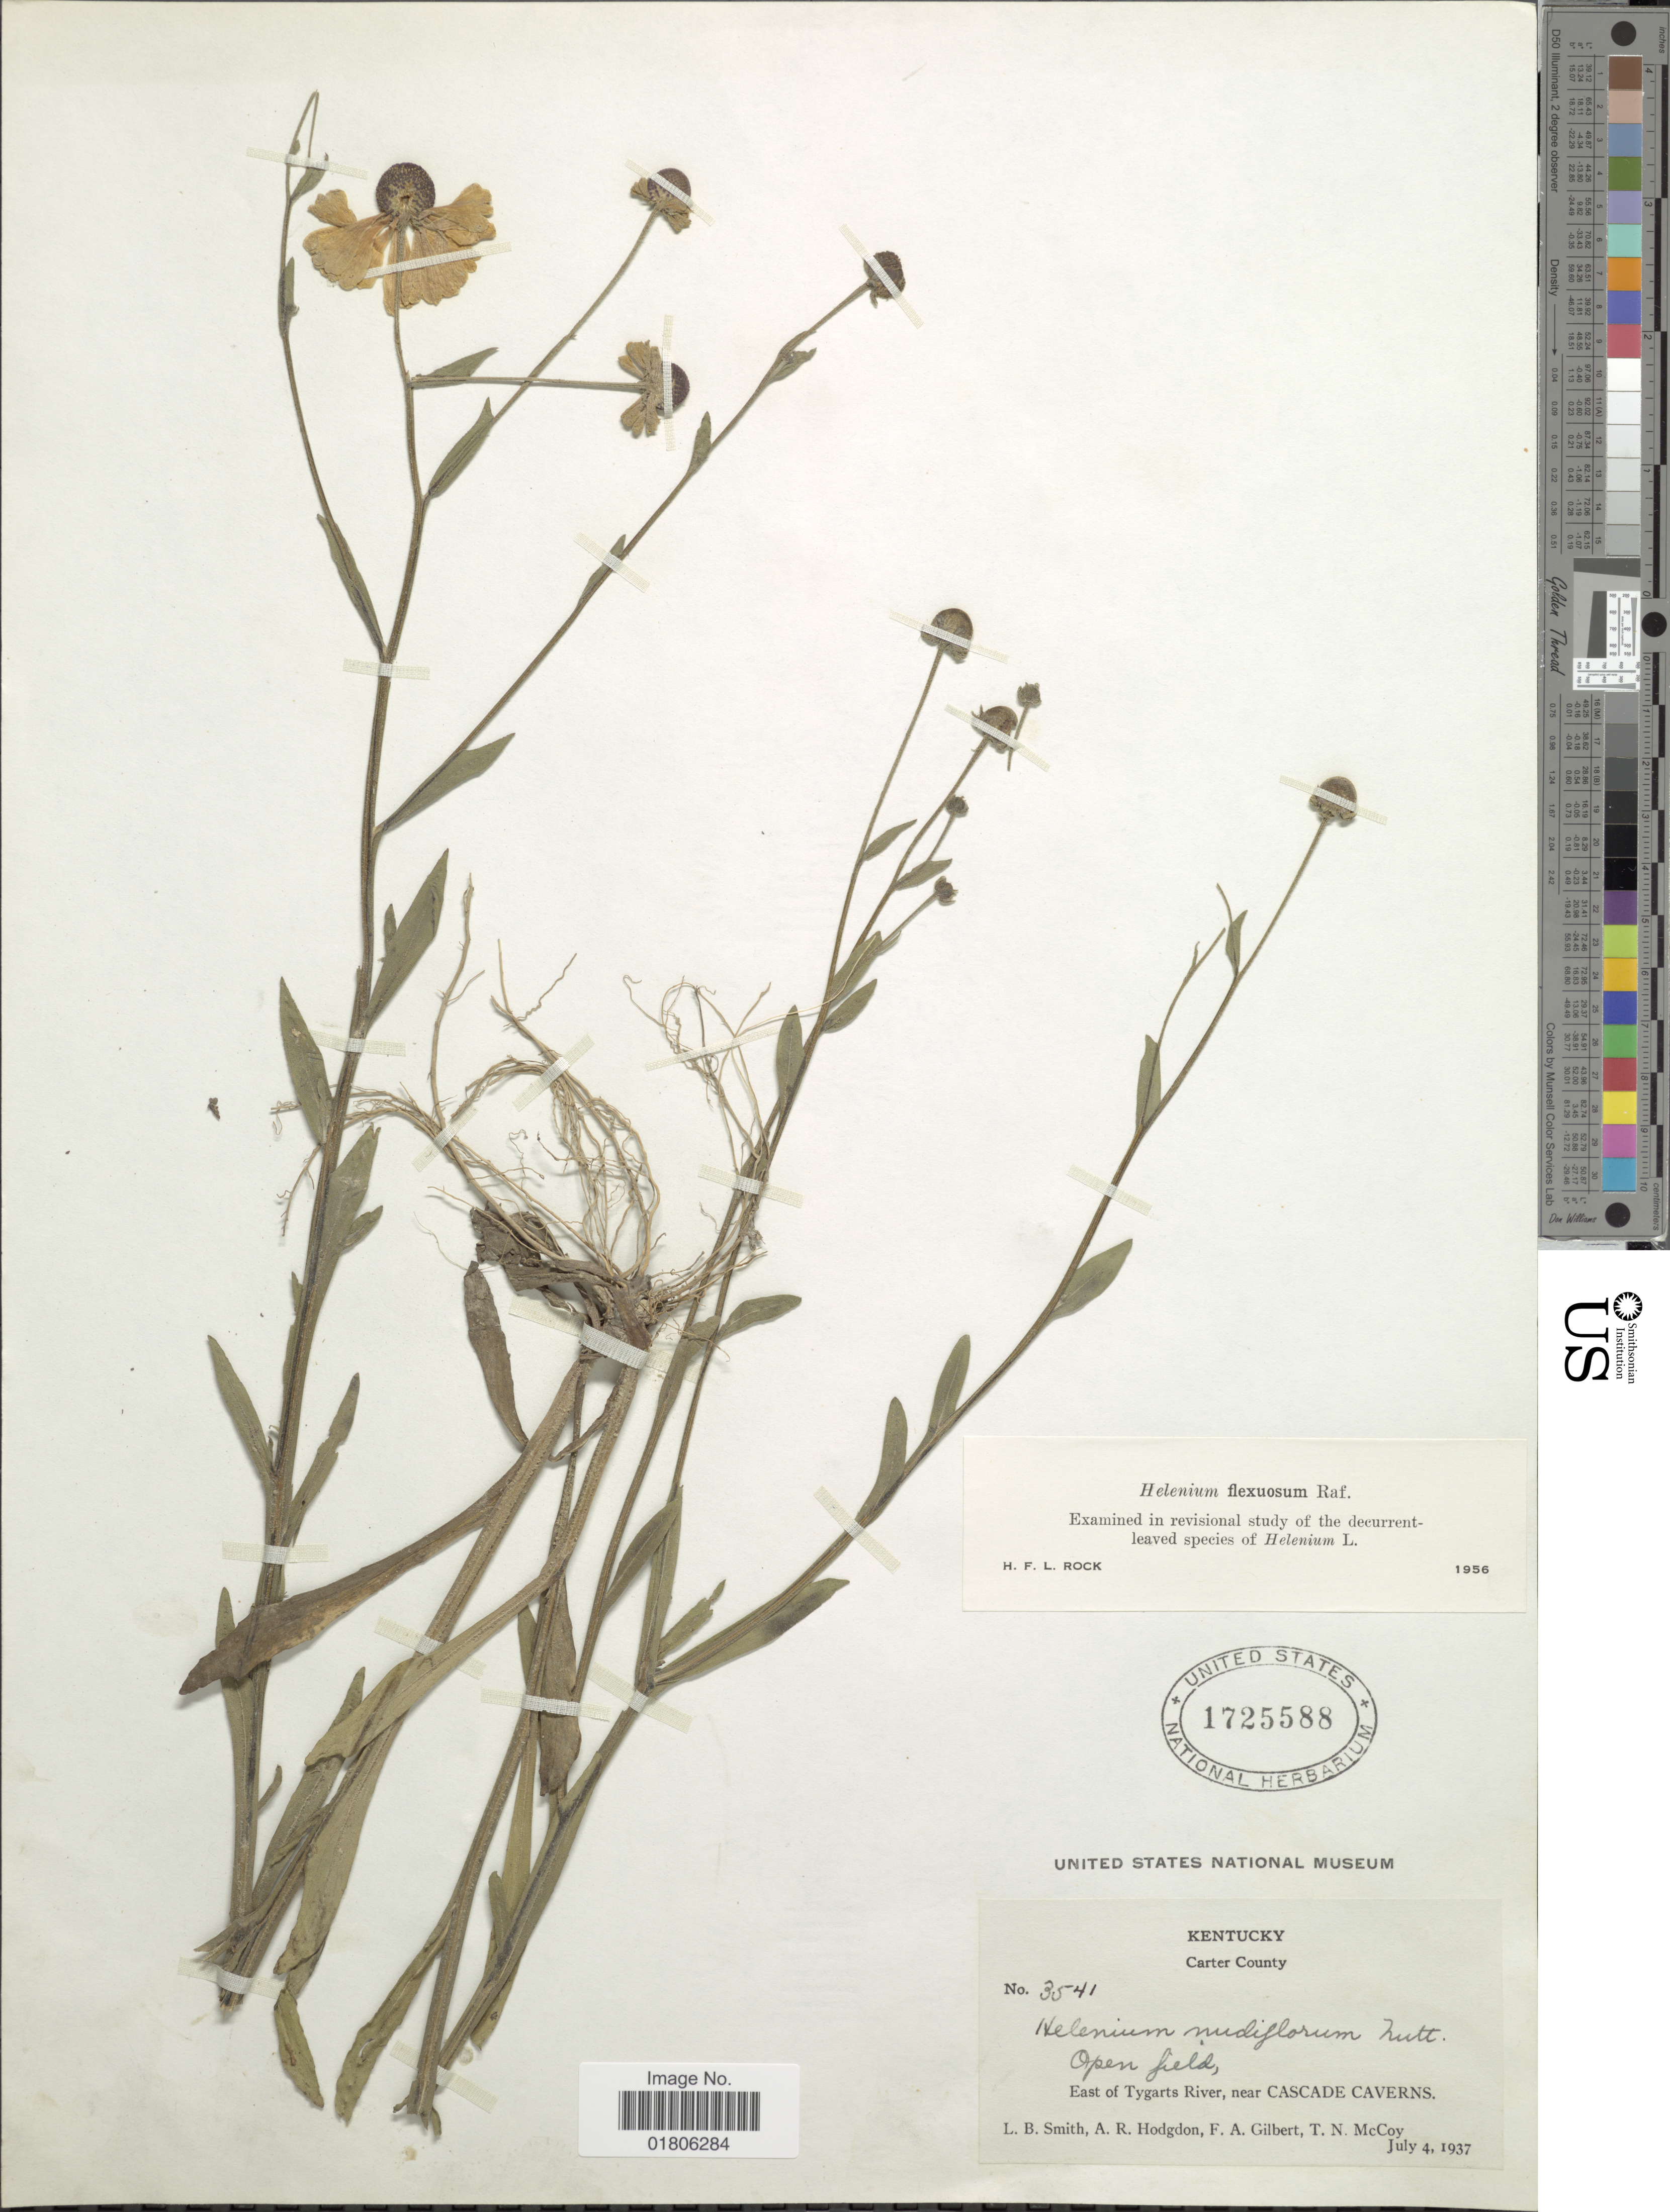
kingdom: Plantae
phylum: Tracheophyta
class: Magnoliopsida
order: Asterales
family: Asteraceae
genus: Helenium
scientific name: Helenium flexuosum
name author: Raf.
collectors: L. Smith, A. R. Hodgdon, F. A. Gilbert & T. N. McCoy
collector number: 3541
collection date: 1937-07-04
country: United States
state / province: Kentucky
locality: East of Tygarts River, near Cascade Caverns, Carter County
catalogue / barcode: US 1725588